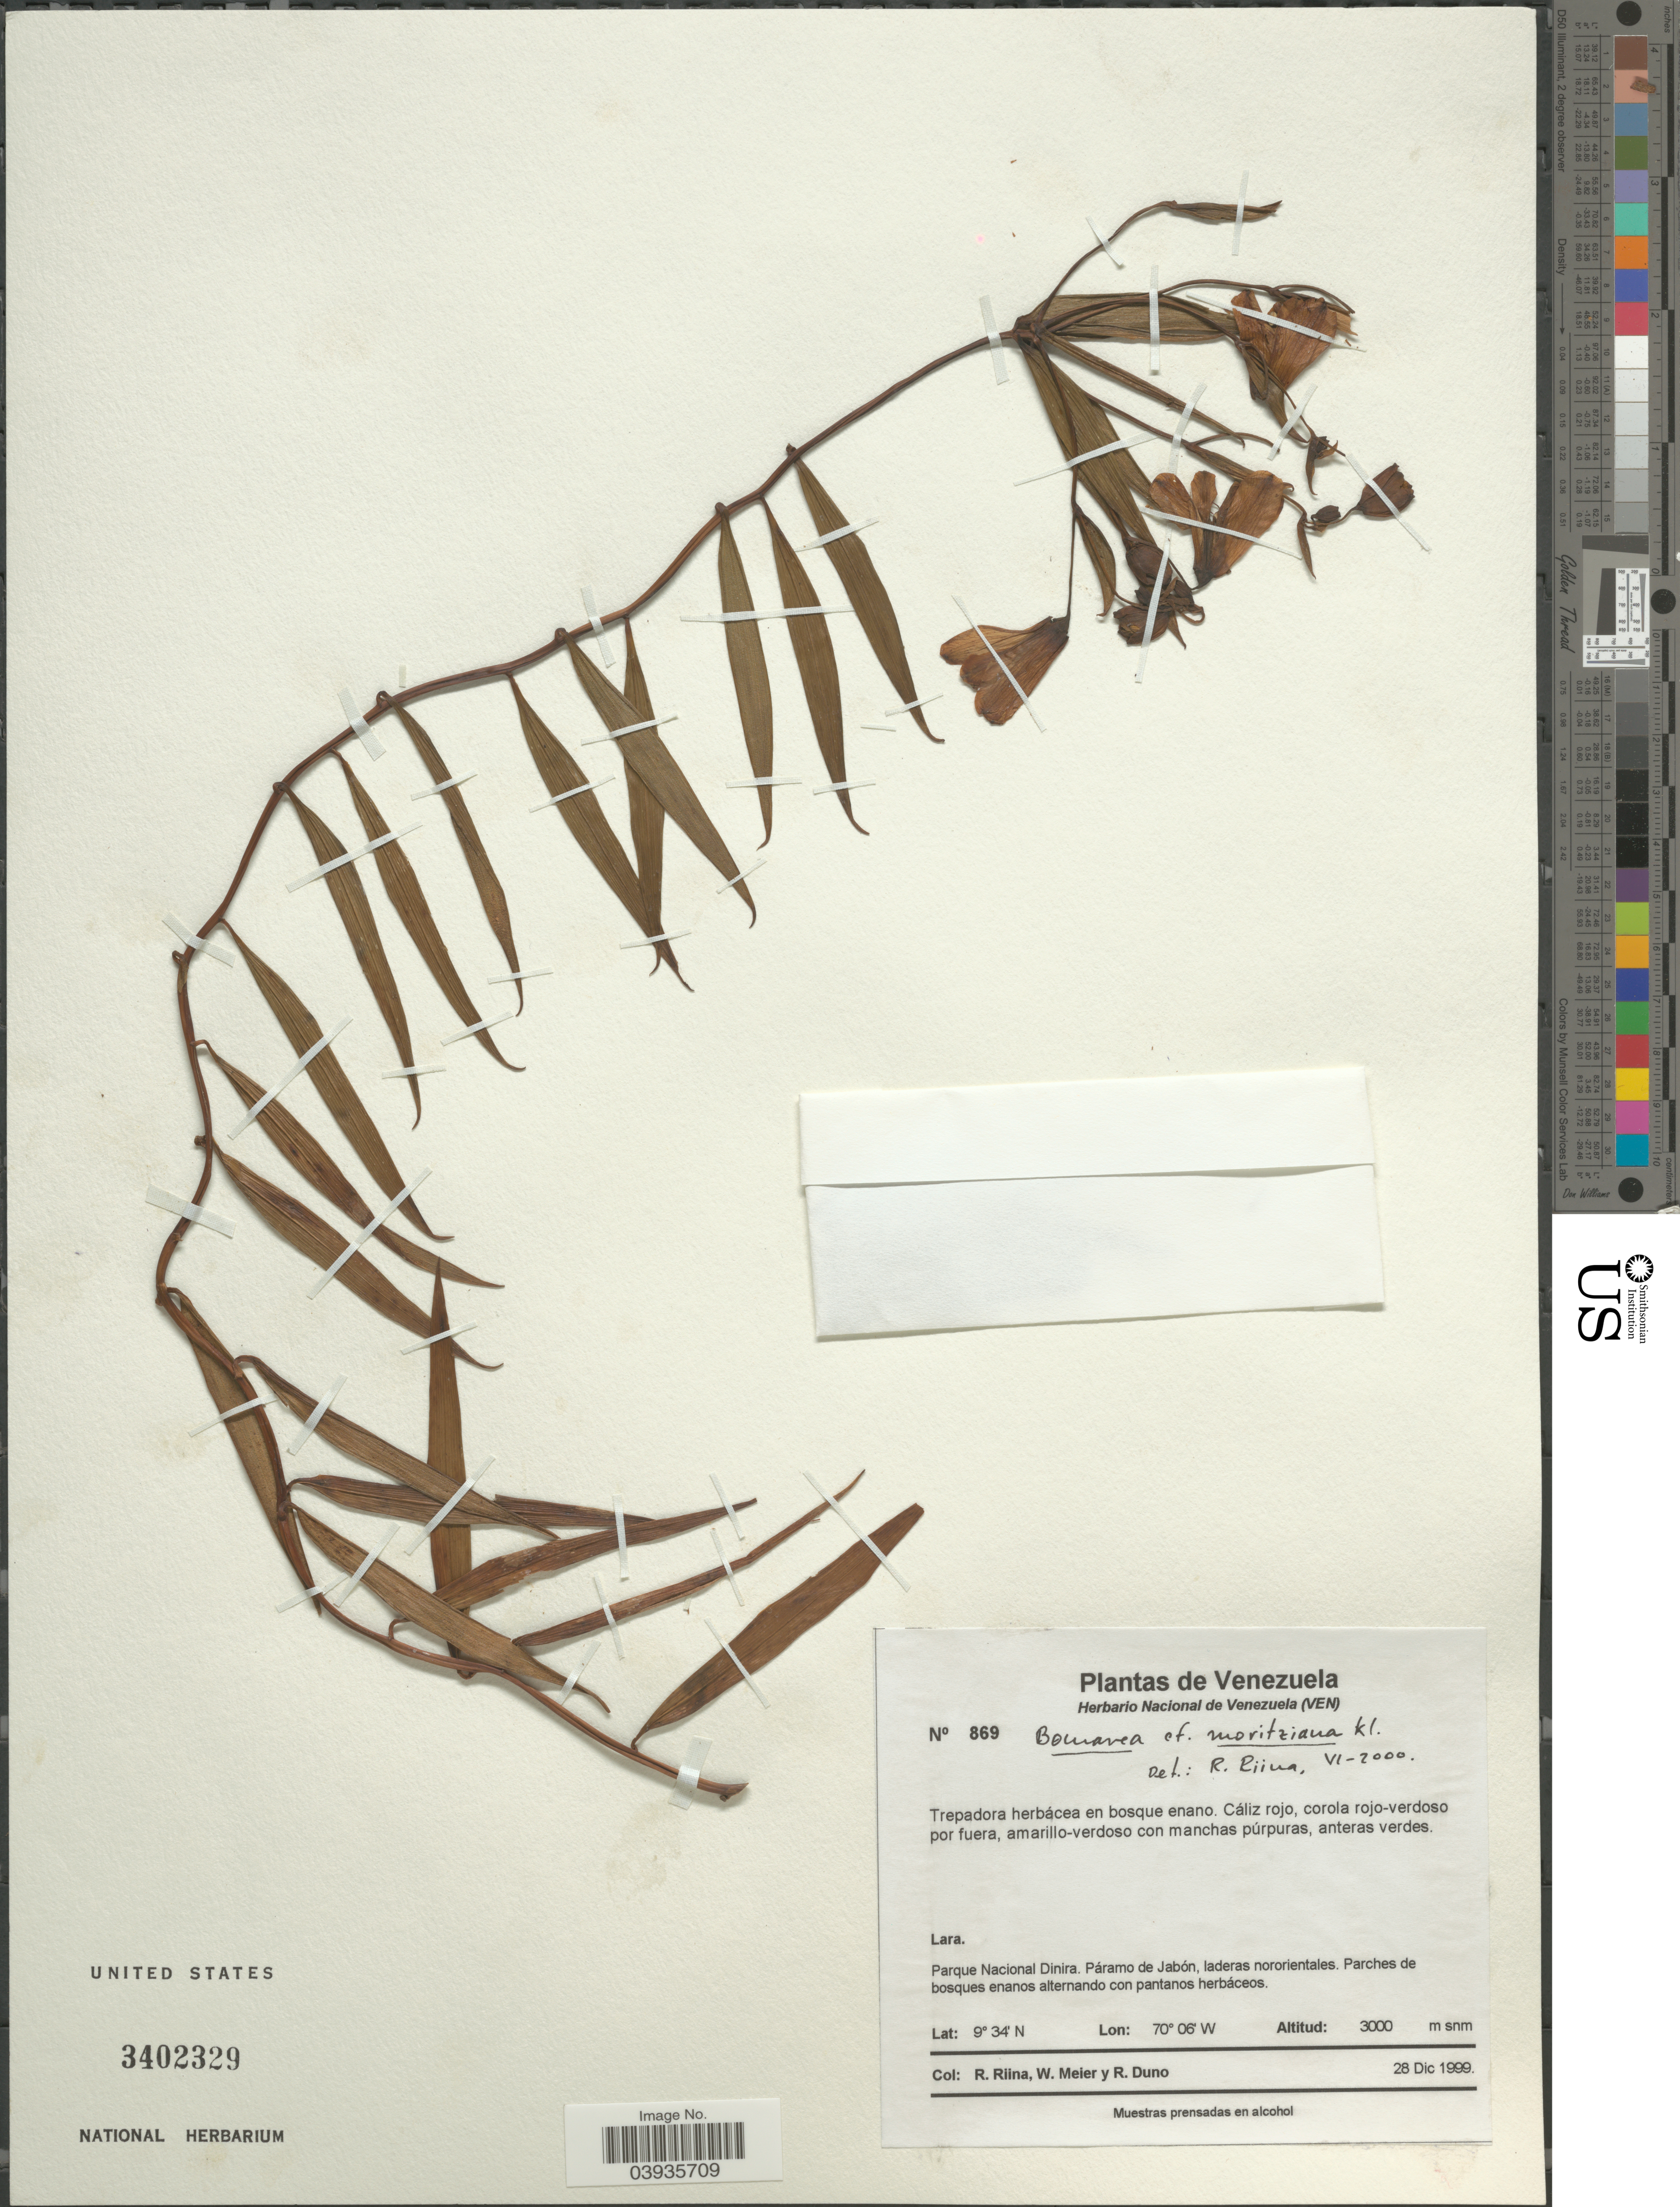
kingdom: Plantae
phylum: Tracheophyta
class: Liliopsida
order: Liliales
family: Alstroemeriaceae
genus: Bomarea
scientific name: Bomarea moritziana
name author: Klotzsch ex Kunth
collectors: R. Riina, W. Meier & R. Duno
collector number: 869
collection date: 1999-12-28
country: Venezuela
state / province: Lara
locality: Parque Nacional Dinira. Páramo de Jabón, laderas nororientales.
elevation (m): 3000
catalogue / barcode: US 3402329